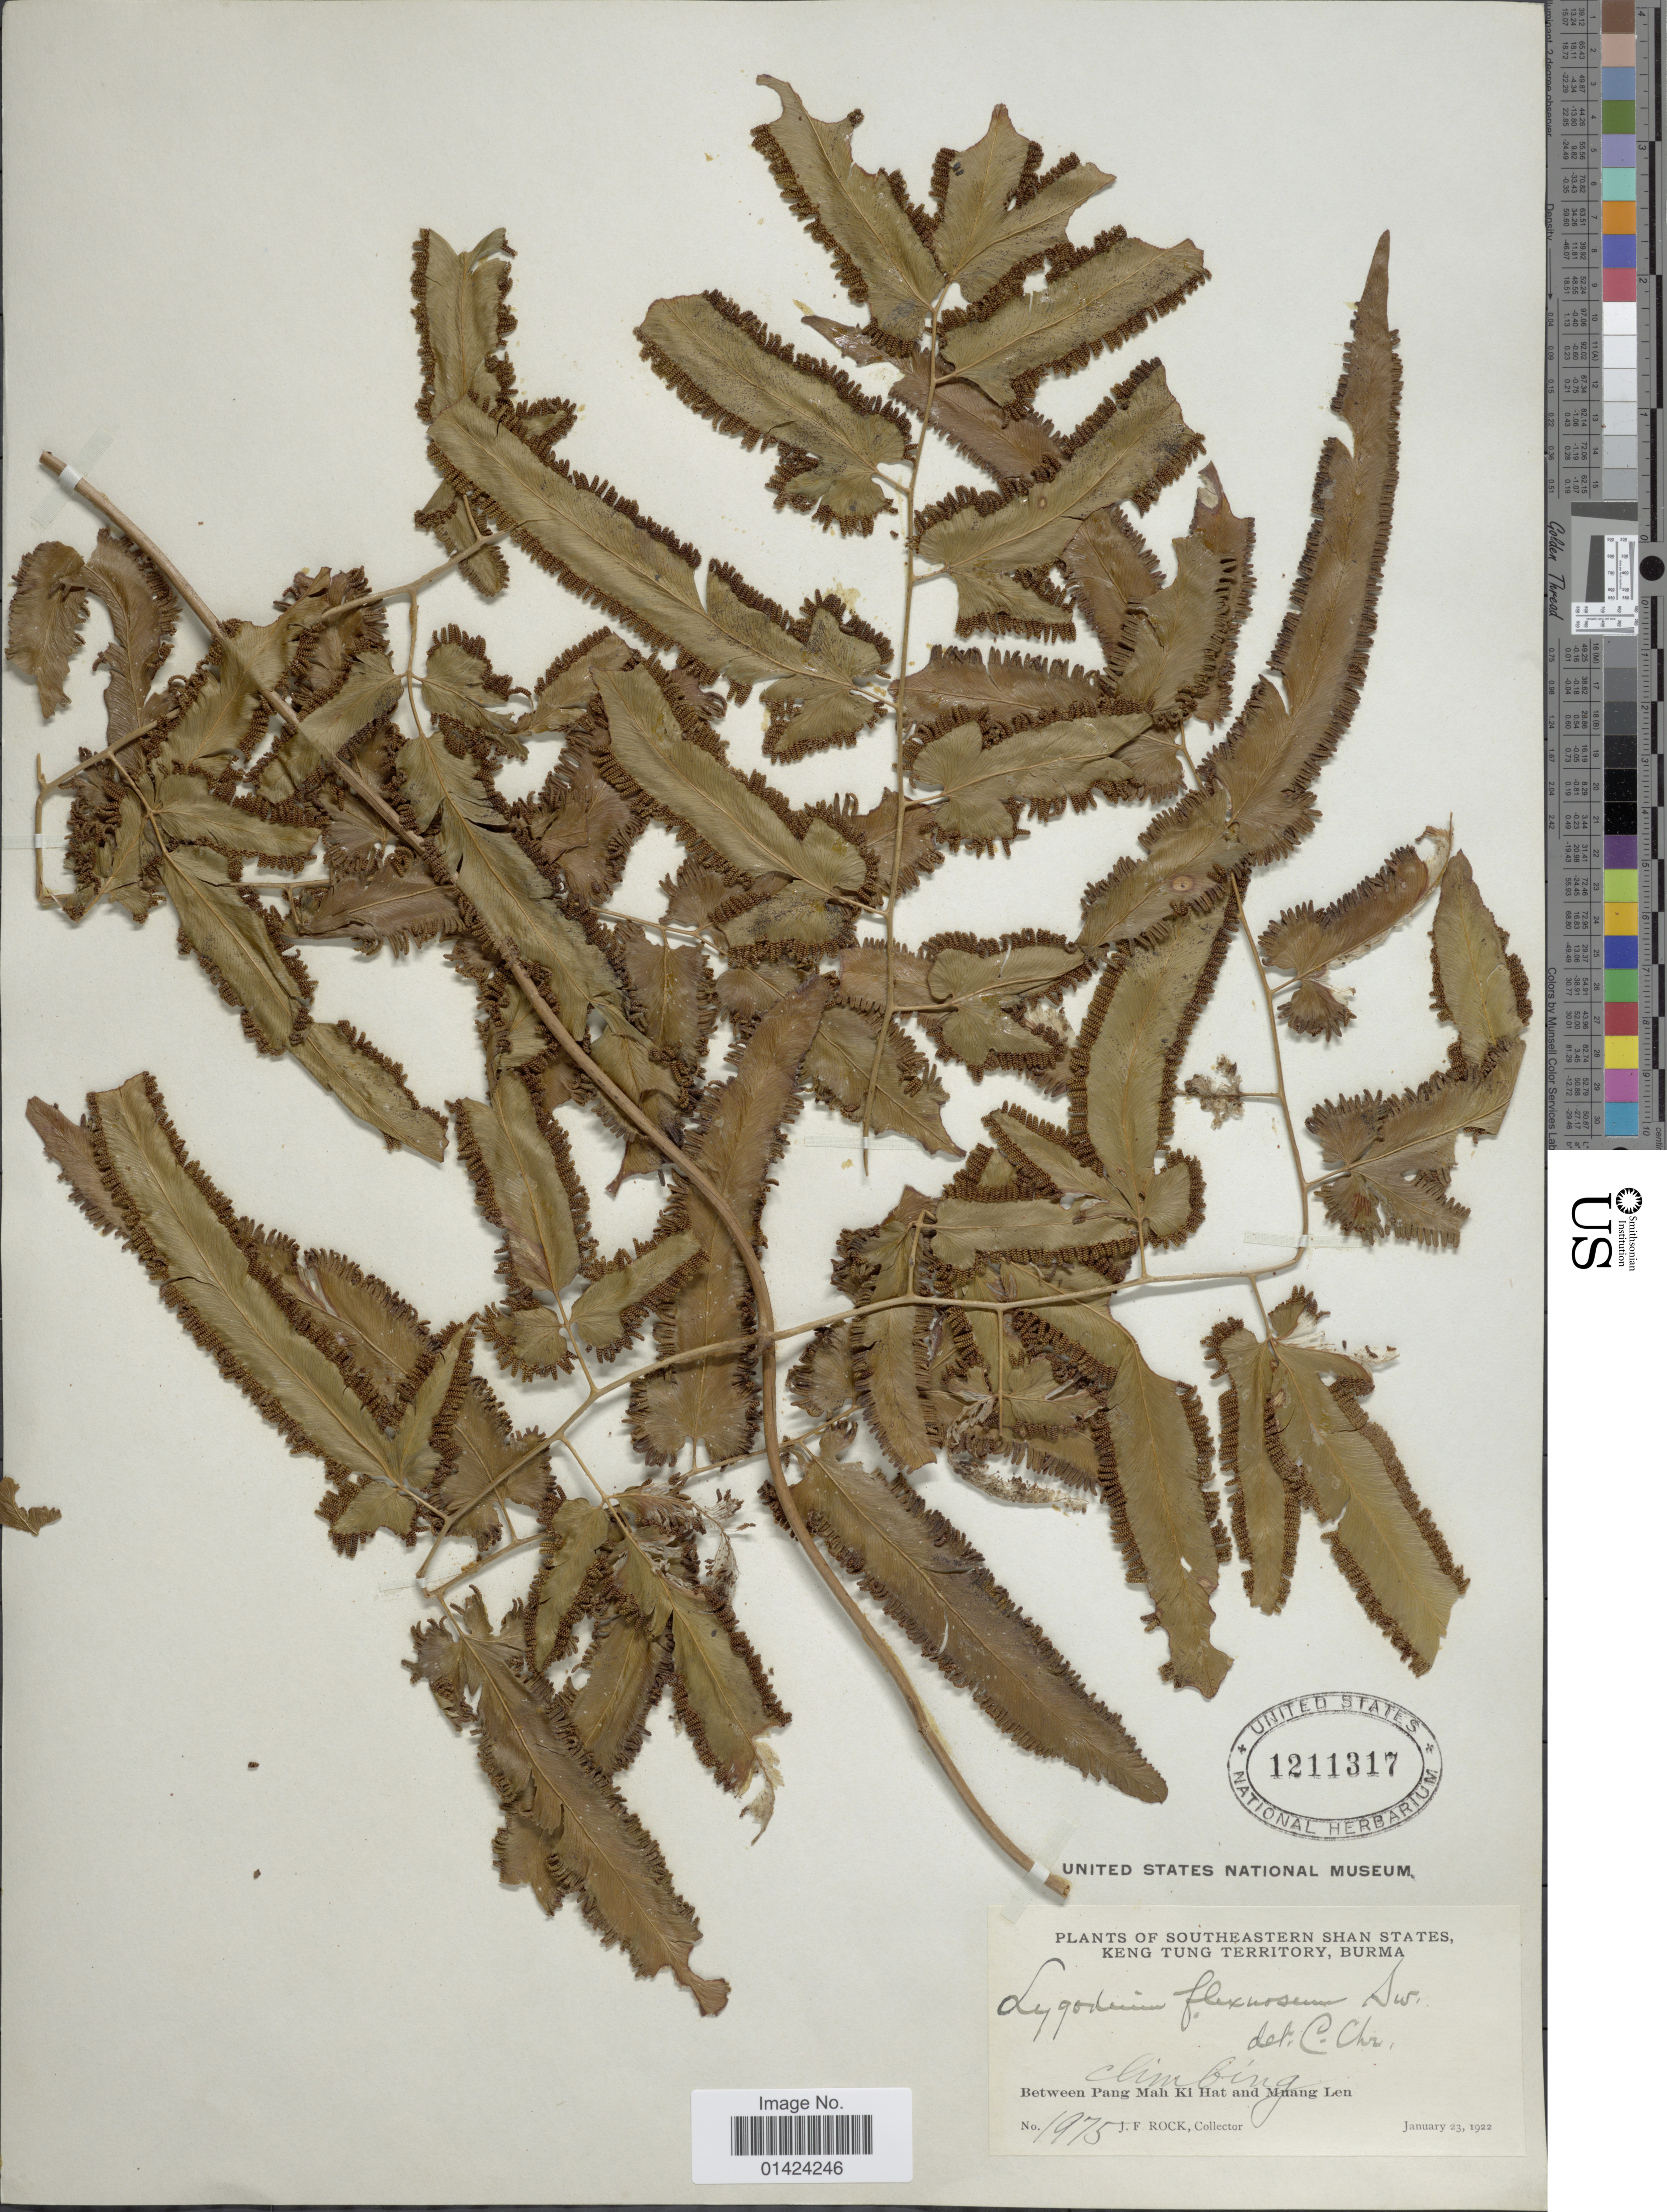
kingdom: Plantae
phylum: Tracheophyta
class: Polypodiopsida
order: Schizaeales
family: Lygodiaceae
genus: Lygodium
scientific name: Lygodium flexuosum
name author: Sw.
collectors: J. Rock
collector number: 1975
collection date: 1922-01-23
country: Myanmar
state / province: Shan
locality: Southeastern Shan States,Keng Tung Territory. Burma. Between Pang Mah Ki Hat and Muang Len.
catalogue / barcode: US 1211317